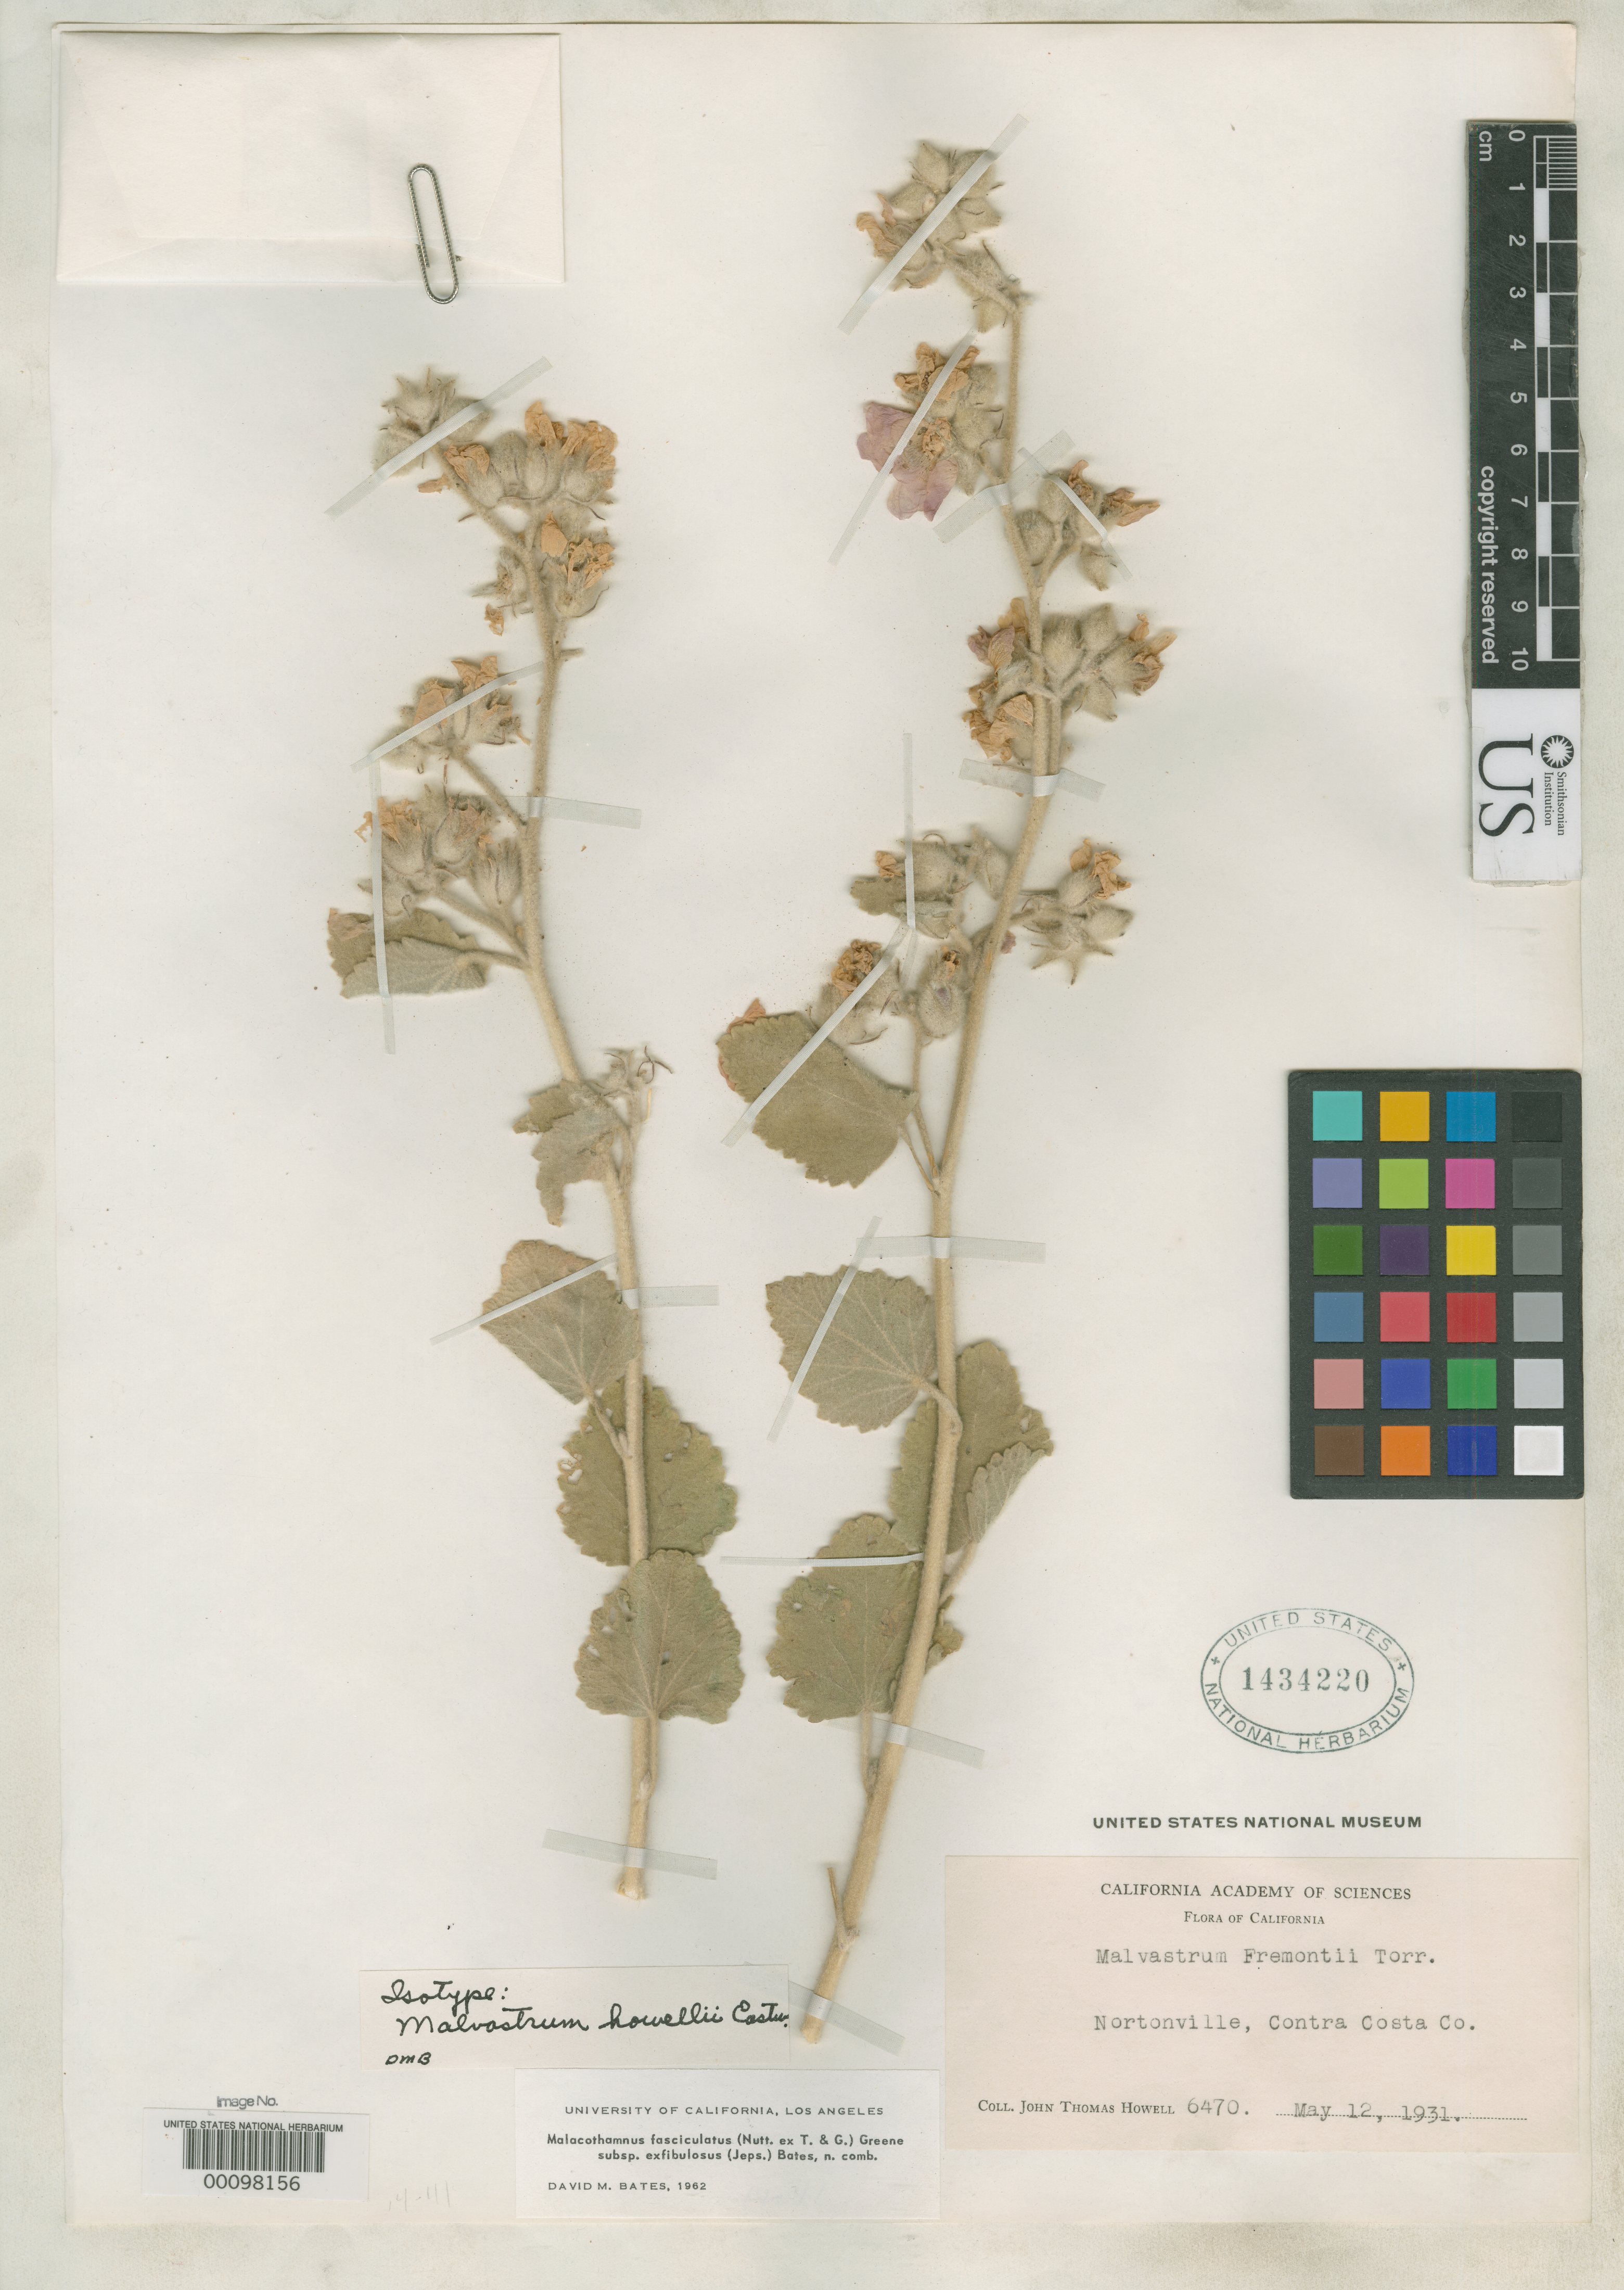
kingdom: Plantae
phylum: Tracheophyta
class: Magnoliopsida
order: Malvales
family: Malvaceae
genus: Malvastrum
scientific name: Malvastrum howellii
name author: Eastw.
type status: Isotype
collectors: J. T. Howell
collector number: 6470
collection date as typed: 12 May 1931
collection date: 1931-05-12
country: United States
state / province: California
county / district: Contra Costa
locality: Nortonville.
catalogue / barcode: US 1434220